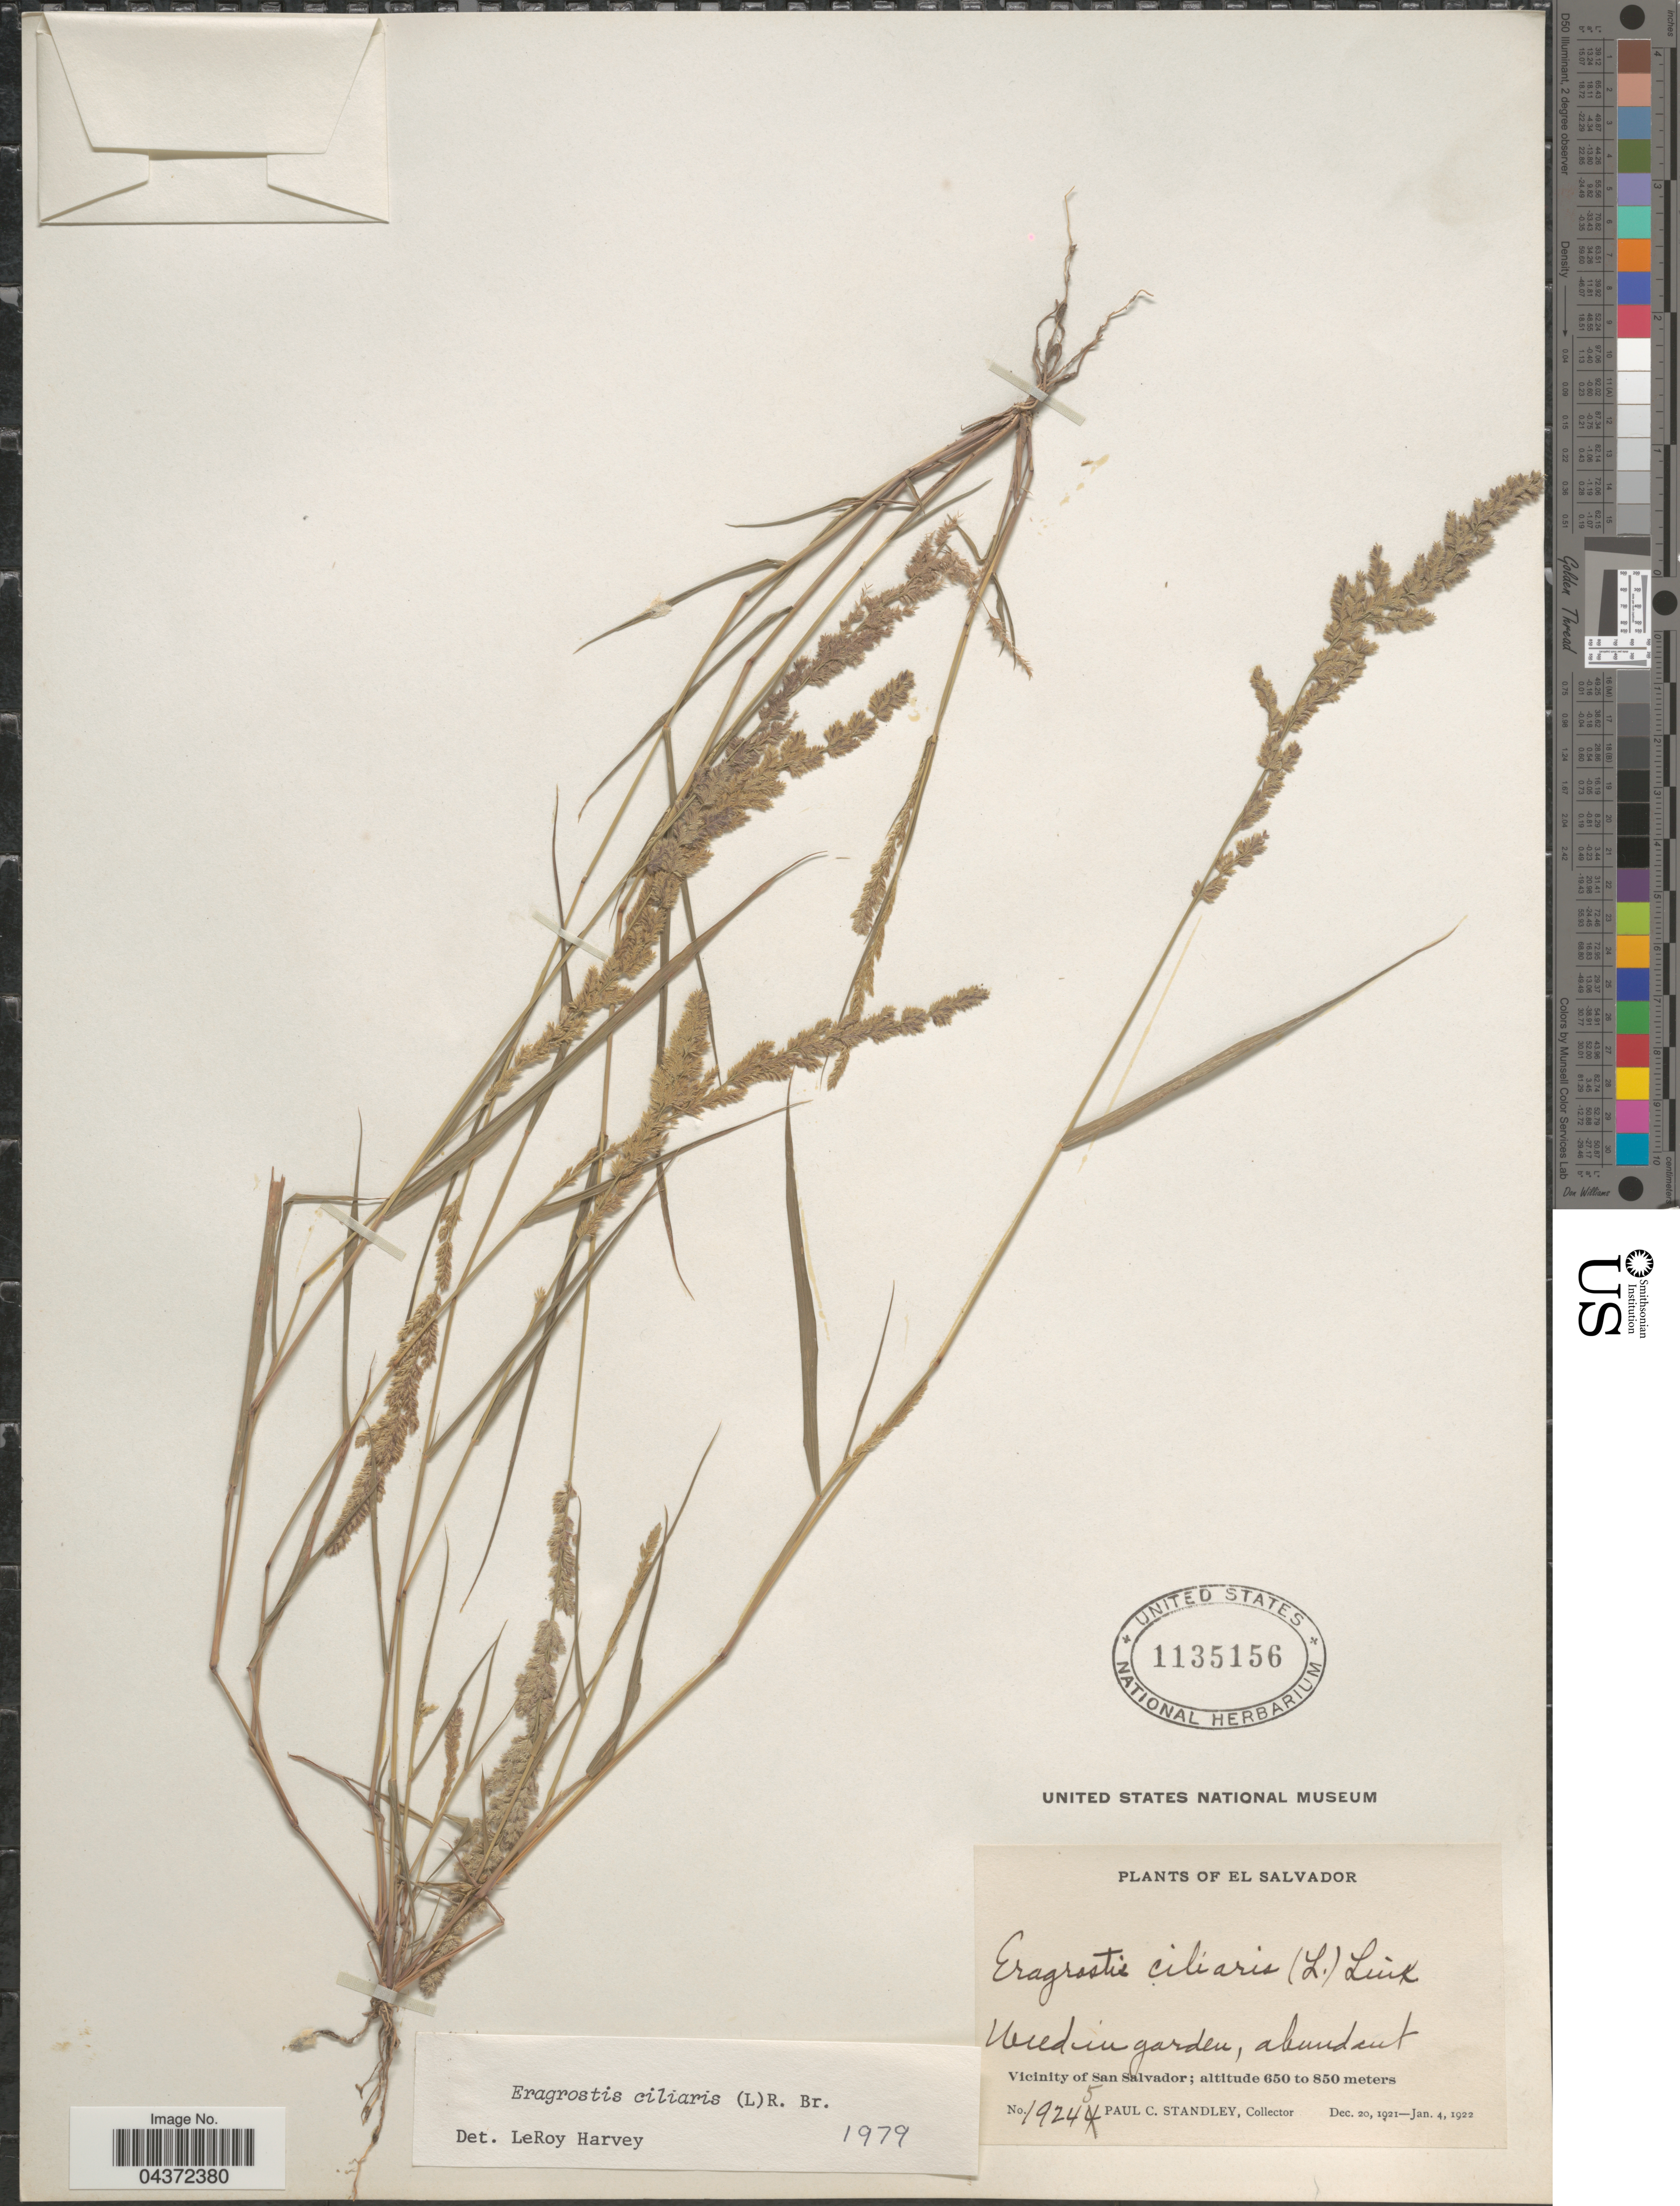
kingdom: Plantae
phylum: Tracheophyta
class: Liliopsida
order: Poales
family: Poaceae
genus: Eragrostis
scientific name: Eragrostis ciliaris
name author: (L.) R. Br.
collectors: P. C. Standley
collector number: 19245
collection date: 1921-12-20/1922-01-04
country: El Salvador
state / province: San Salvador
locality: Weed in garden, abundant. Vicinity of San Salvador.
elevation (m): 650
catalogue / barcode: US 1135156